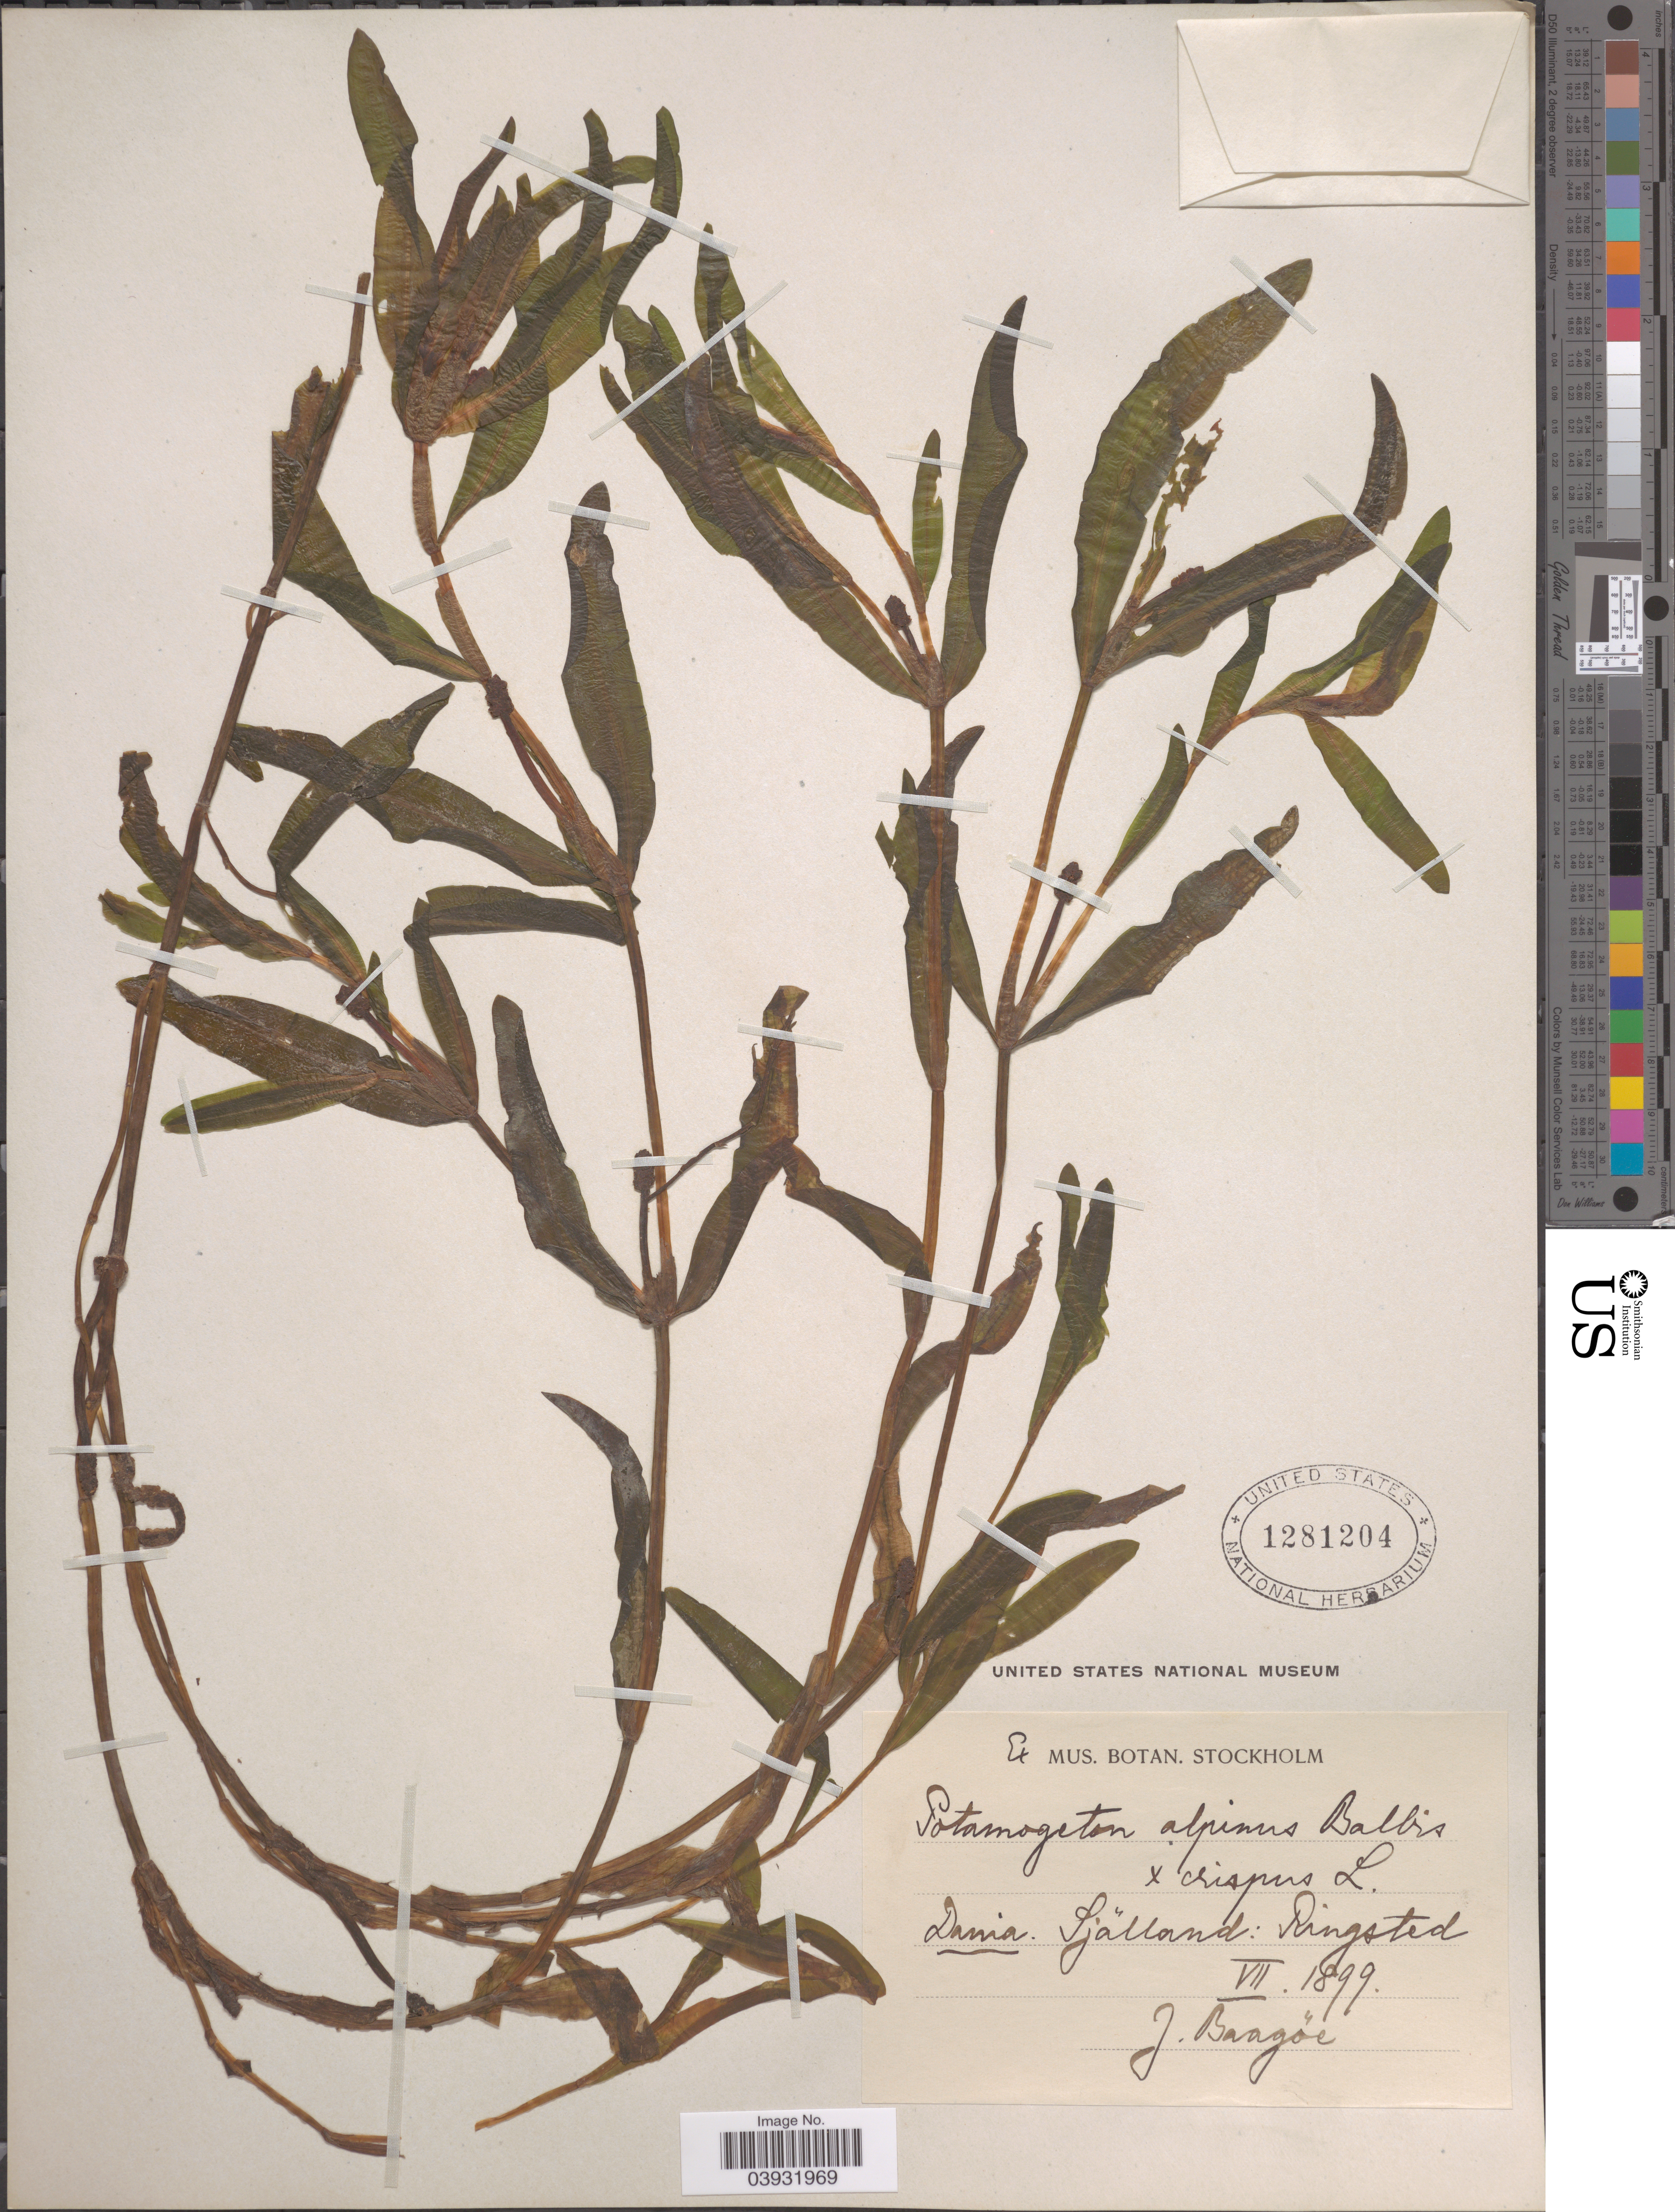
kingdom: Plantae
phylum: Tracheophyta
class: Liliopsida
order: Alismatales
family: Potamogetonaceae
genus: Potamogeton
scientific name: Potamogeton alpinus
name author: Balb.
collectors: J. Baagoe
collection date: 1899-07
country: Denmark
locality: Dania. Själland: Ringsted.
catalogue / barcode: US 1281204